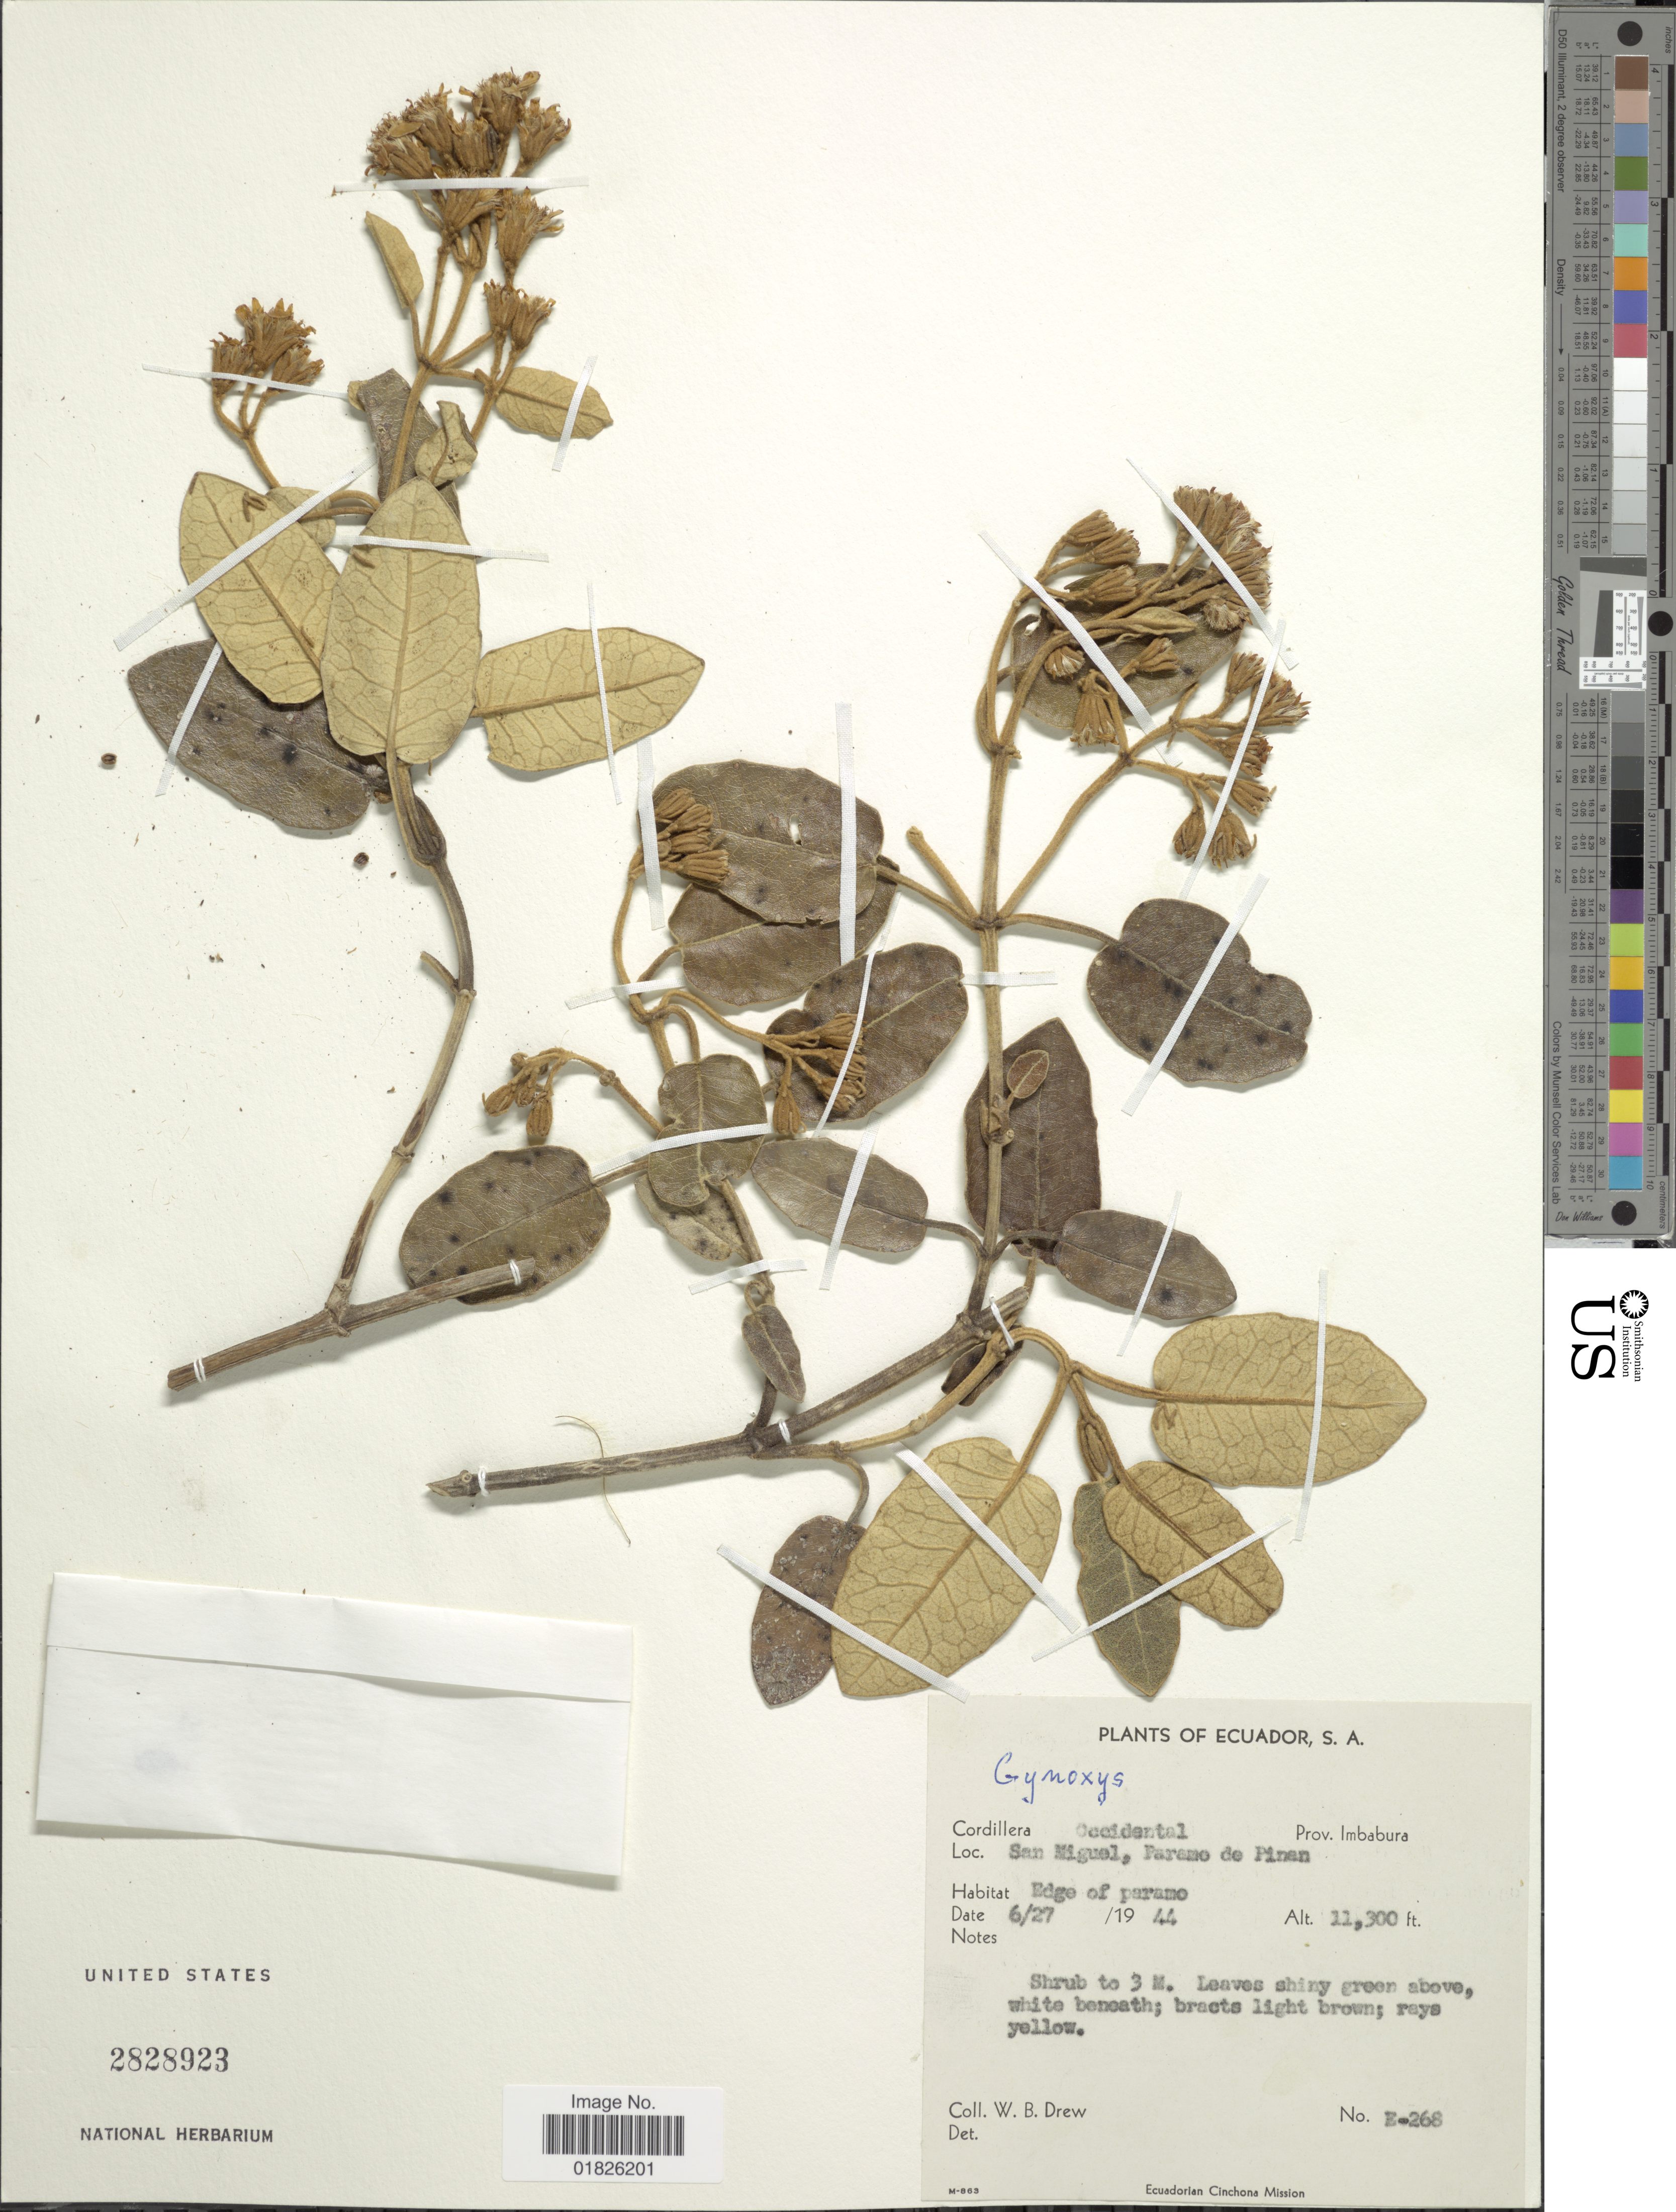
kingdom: Plantae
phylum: Tracheophyta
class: Magnoliopsida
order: Asterales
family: Asteraceae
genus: Gynoxys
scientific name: Gynoxys fuliginosa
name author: Cass.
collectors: W. B. Drew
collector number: E-268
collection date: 1944-06-27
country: Ecuador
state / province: Imbabura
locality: Cordillera Occidental, San Miguel, Paramo de Pinan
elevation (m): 3444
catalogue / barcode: US 2828923